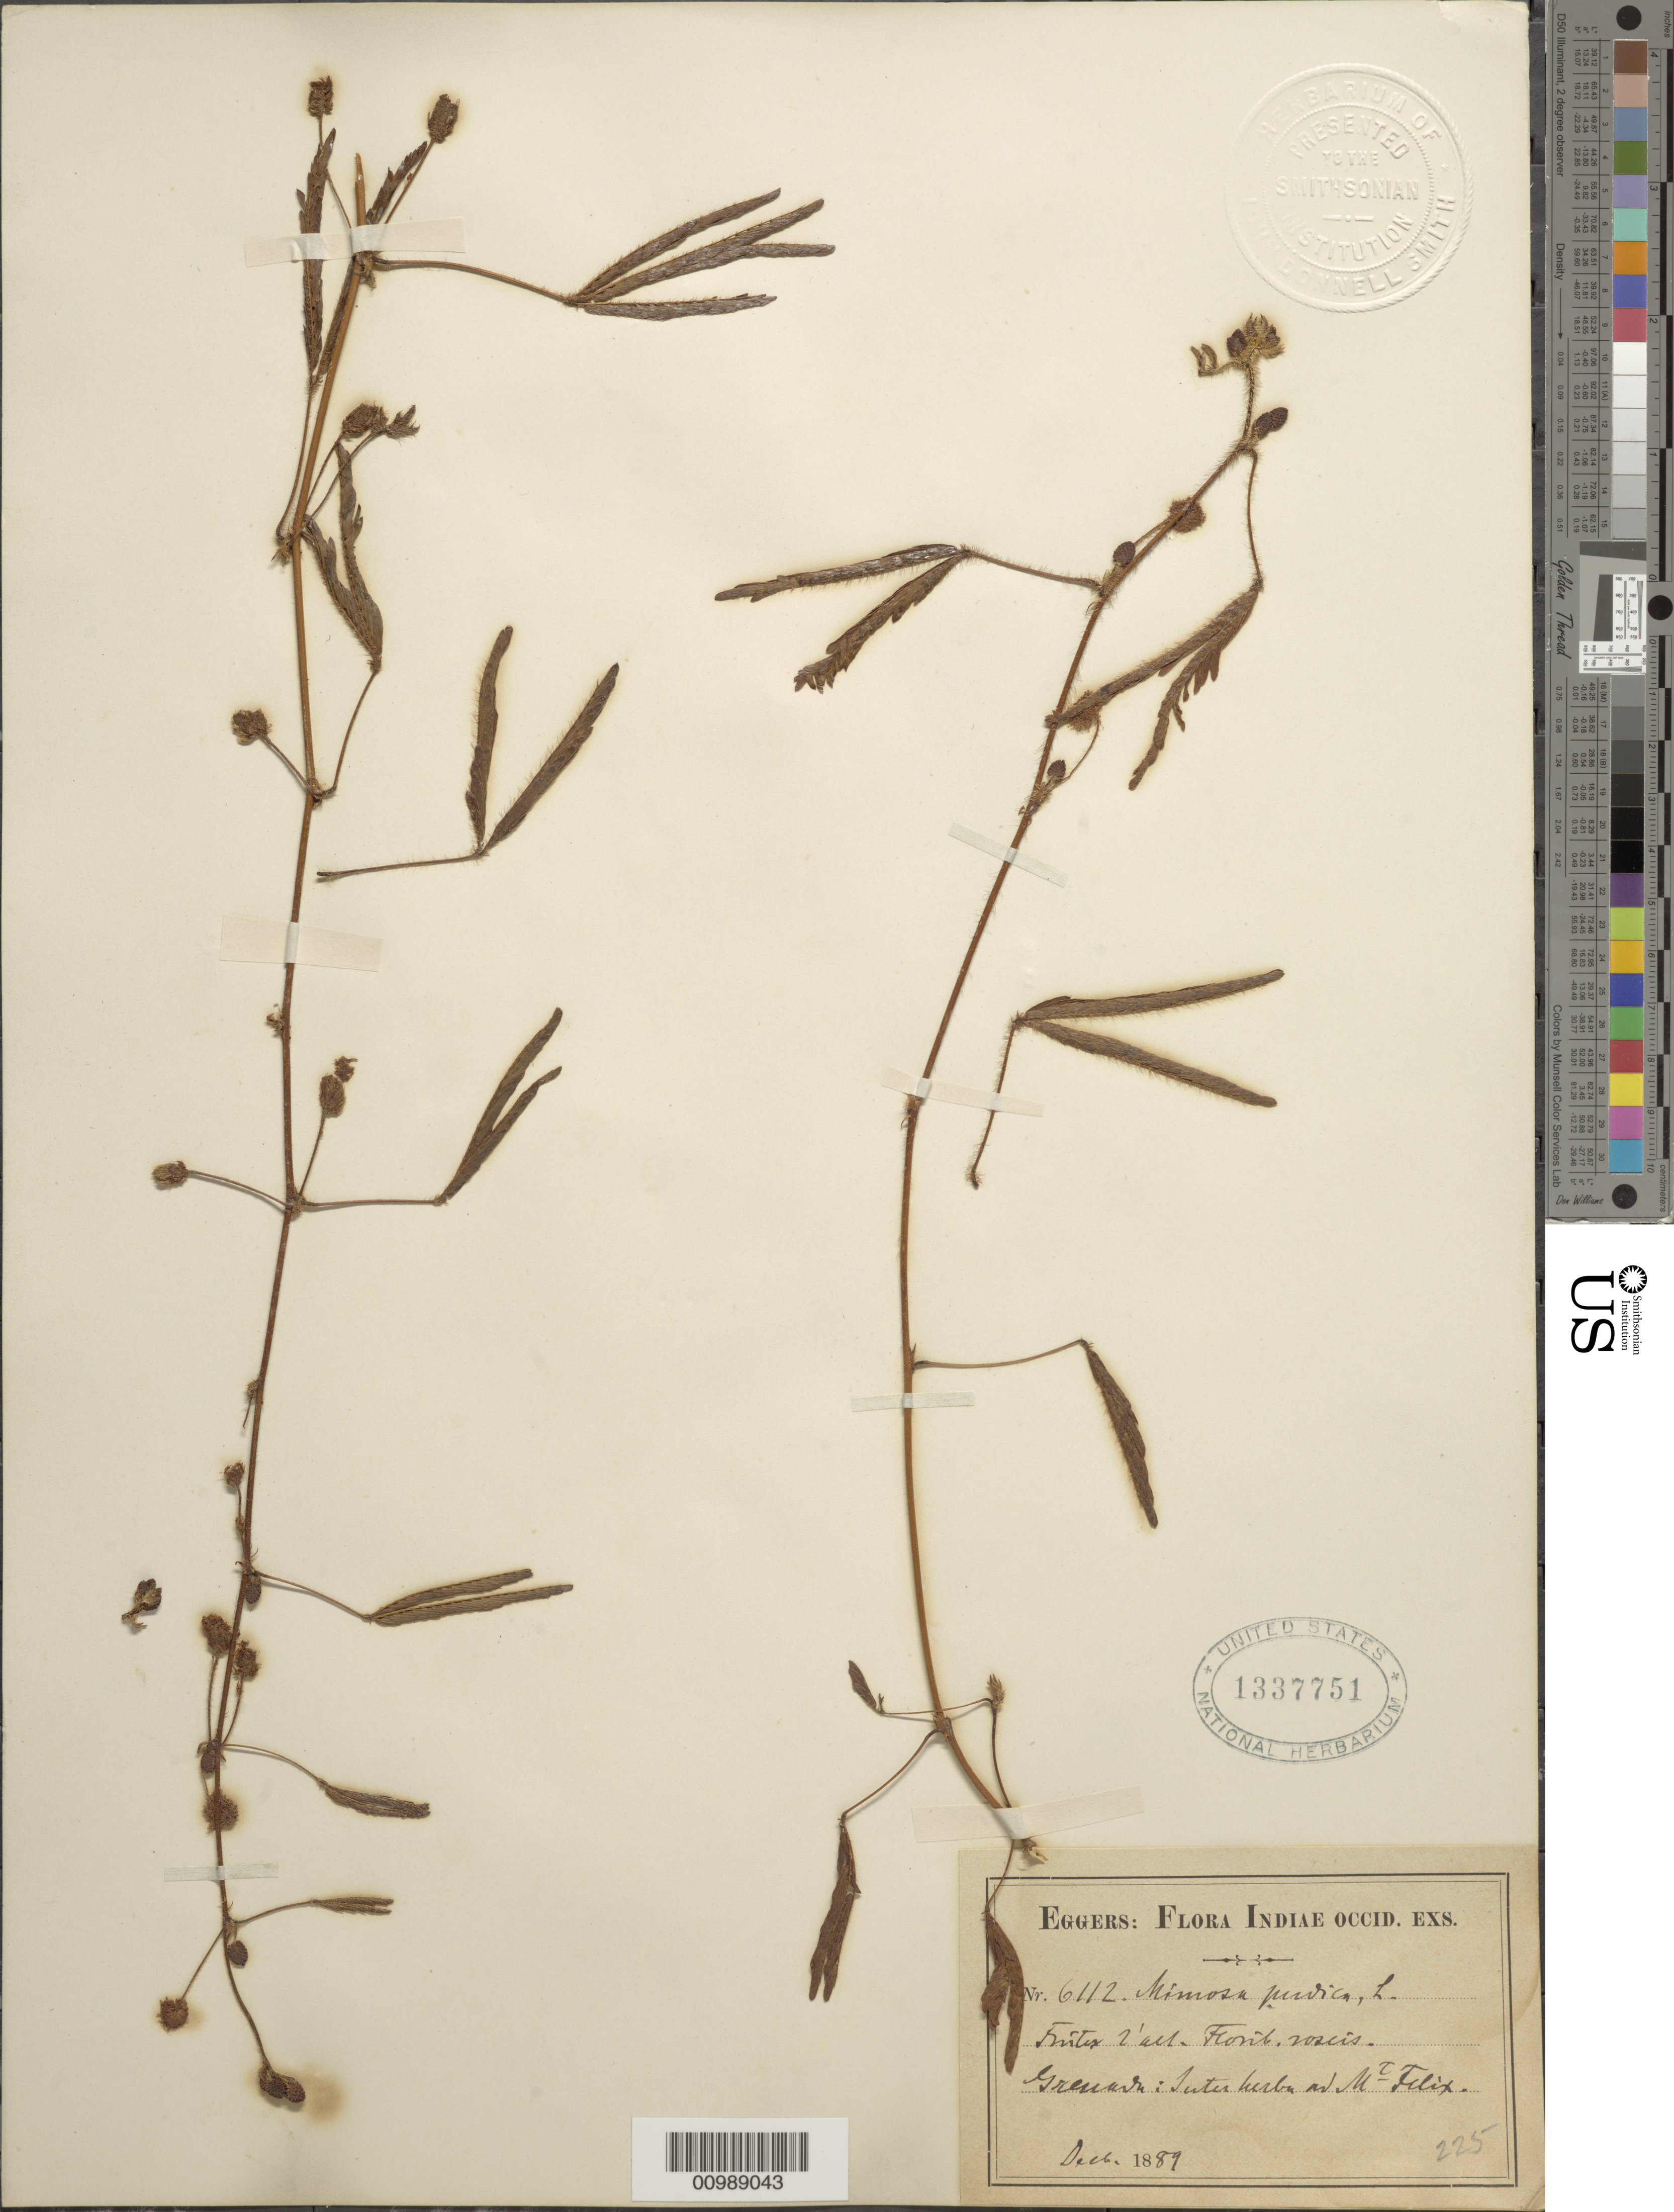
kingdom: Plantae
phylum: Tracheophyta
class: Magnoliopsida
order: Fabales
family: Fabaceae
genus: Mimosa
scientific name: Mimosa pudica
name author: L.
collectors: H. F. A. von Eggers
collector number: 6112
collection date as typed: Dec 1889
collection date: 1889-12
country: Grenada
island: Grenada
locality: Jutuhirbu and Mt. Filex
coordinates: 0 N, 0 E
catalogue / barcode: US 1337751